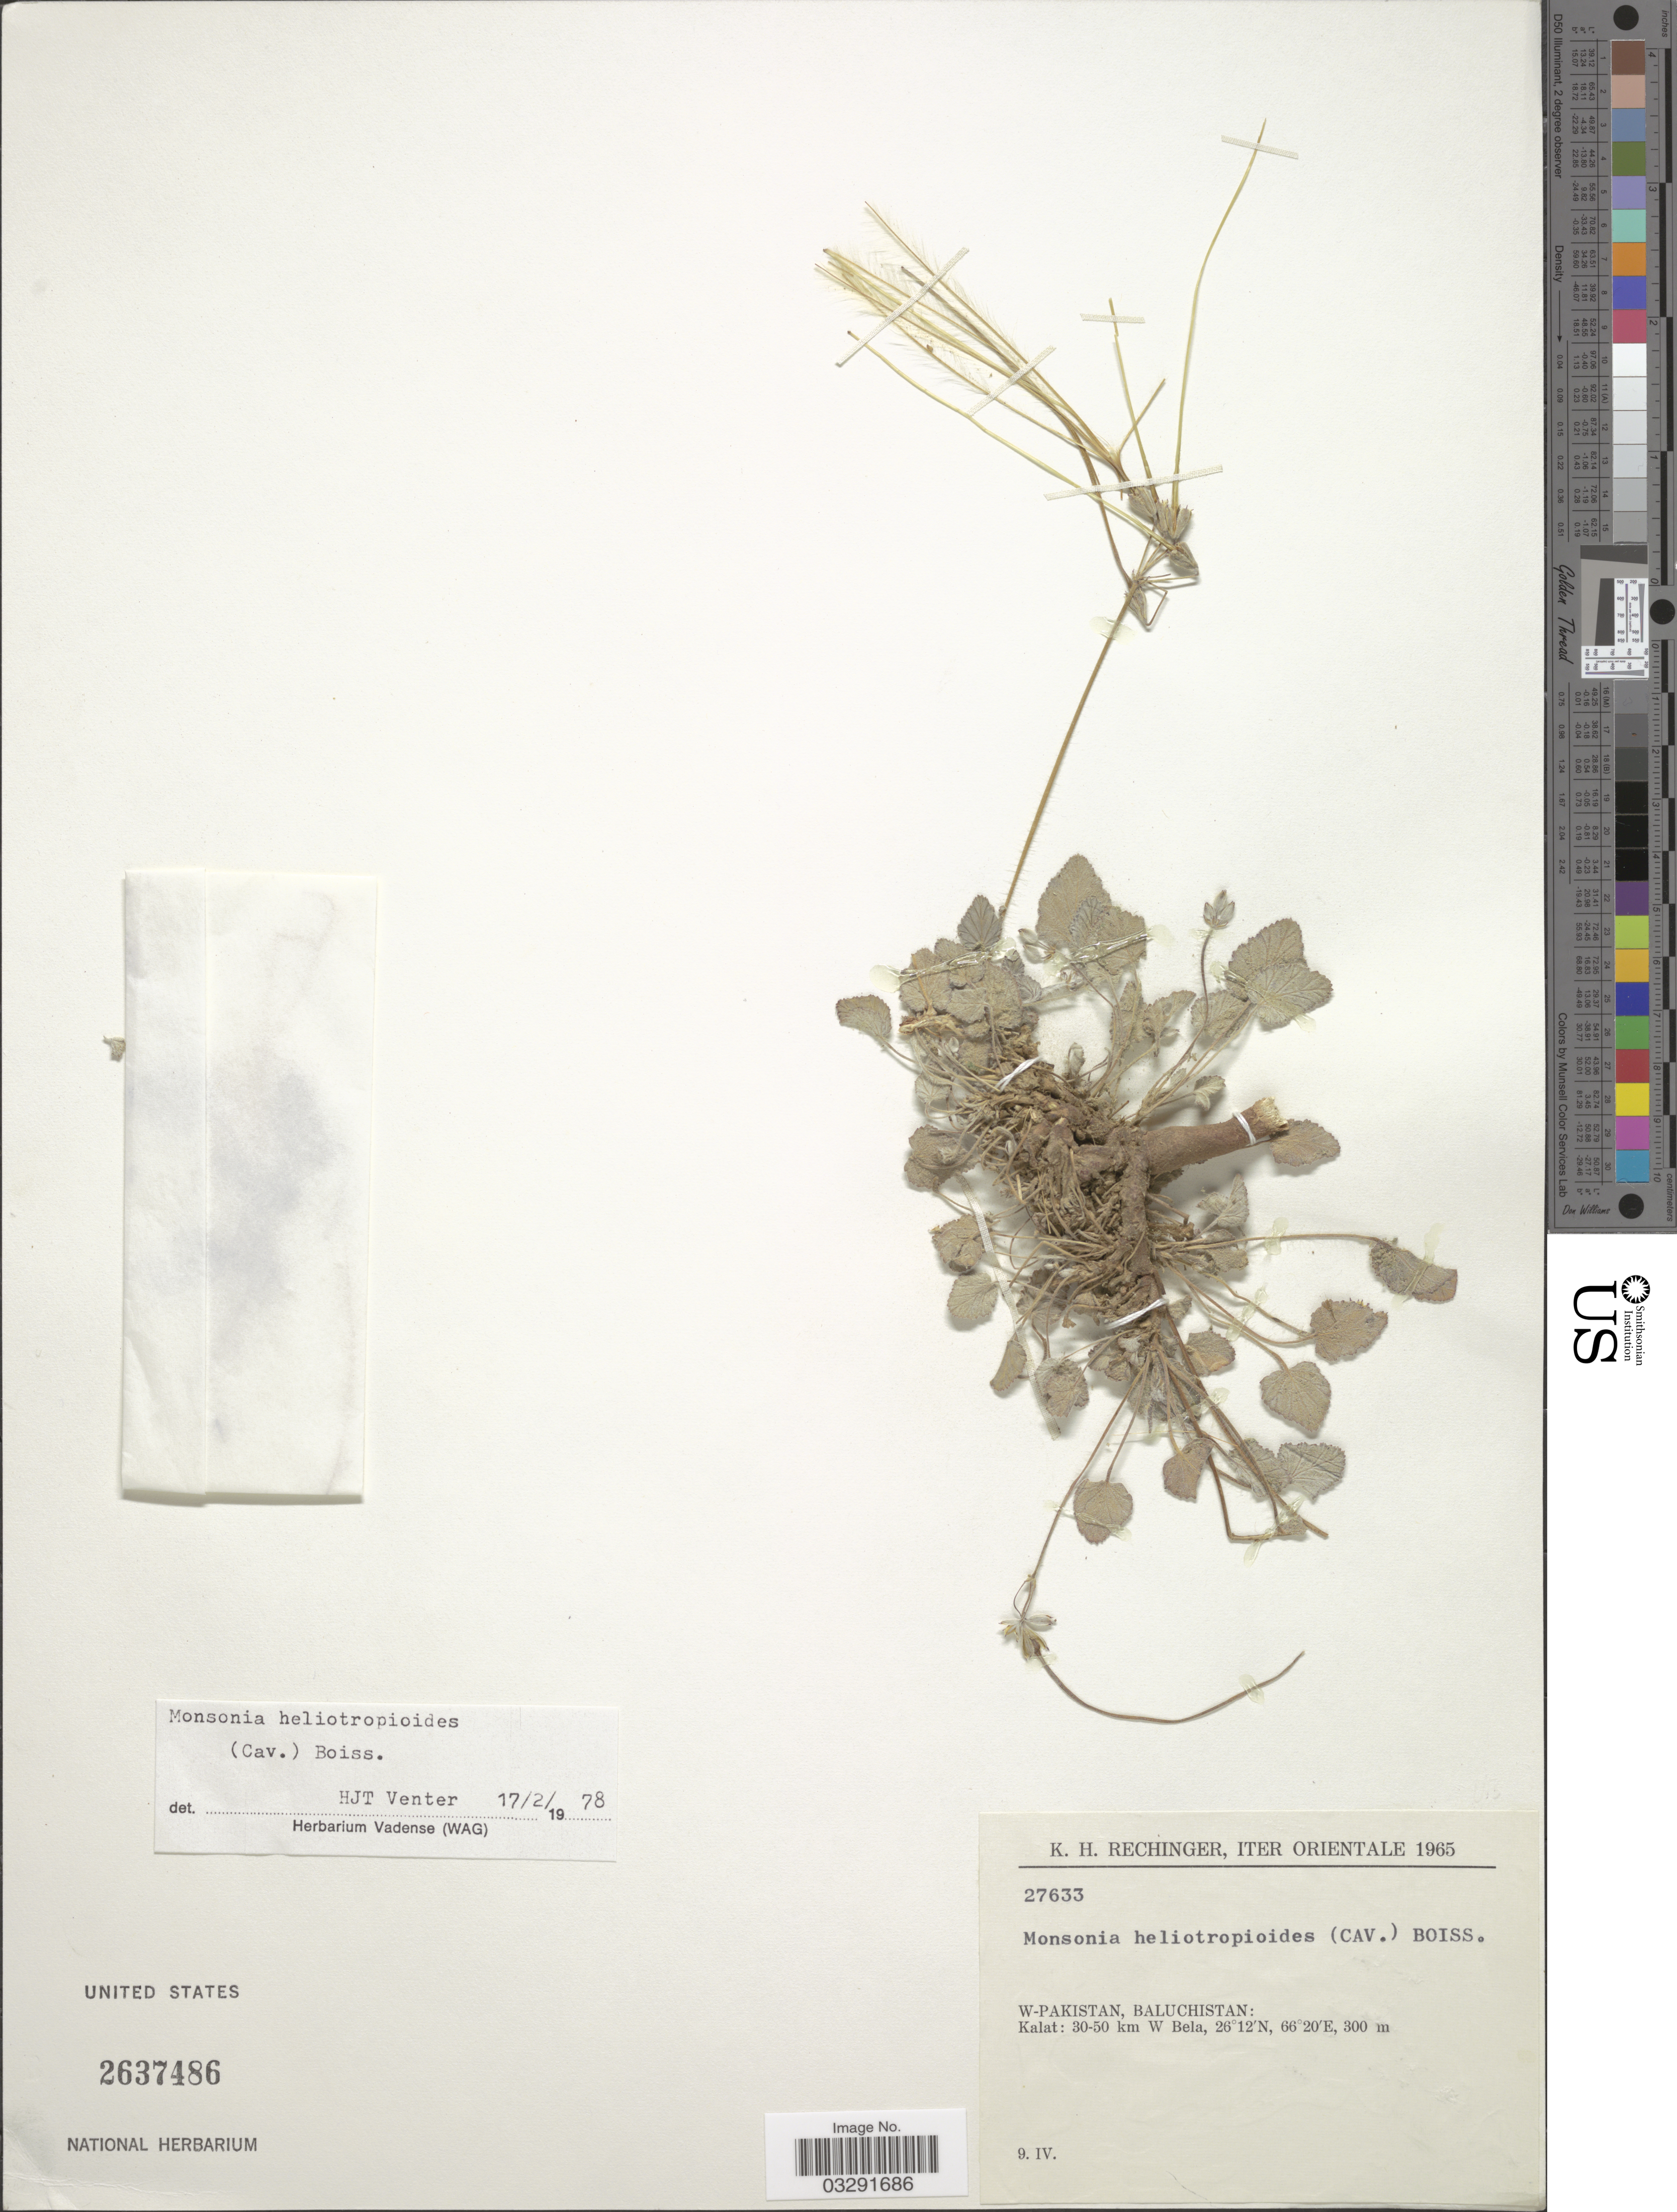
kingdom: Plantae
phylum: Tracheophyta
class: Magnoliopsida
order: Geraniales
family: Geraniaceae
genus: Monsonia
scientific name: Monsonia heliotropioides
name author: (Cav.) Boiss.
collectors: K. H. Rechinger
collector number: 27633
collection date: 1965-04-09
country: Pakistan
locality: Iter Orientale. W-Pakistan, Baluchistan: Kalat: 30-50 km W Bela.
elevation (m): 300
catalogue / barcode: US 2637486